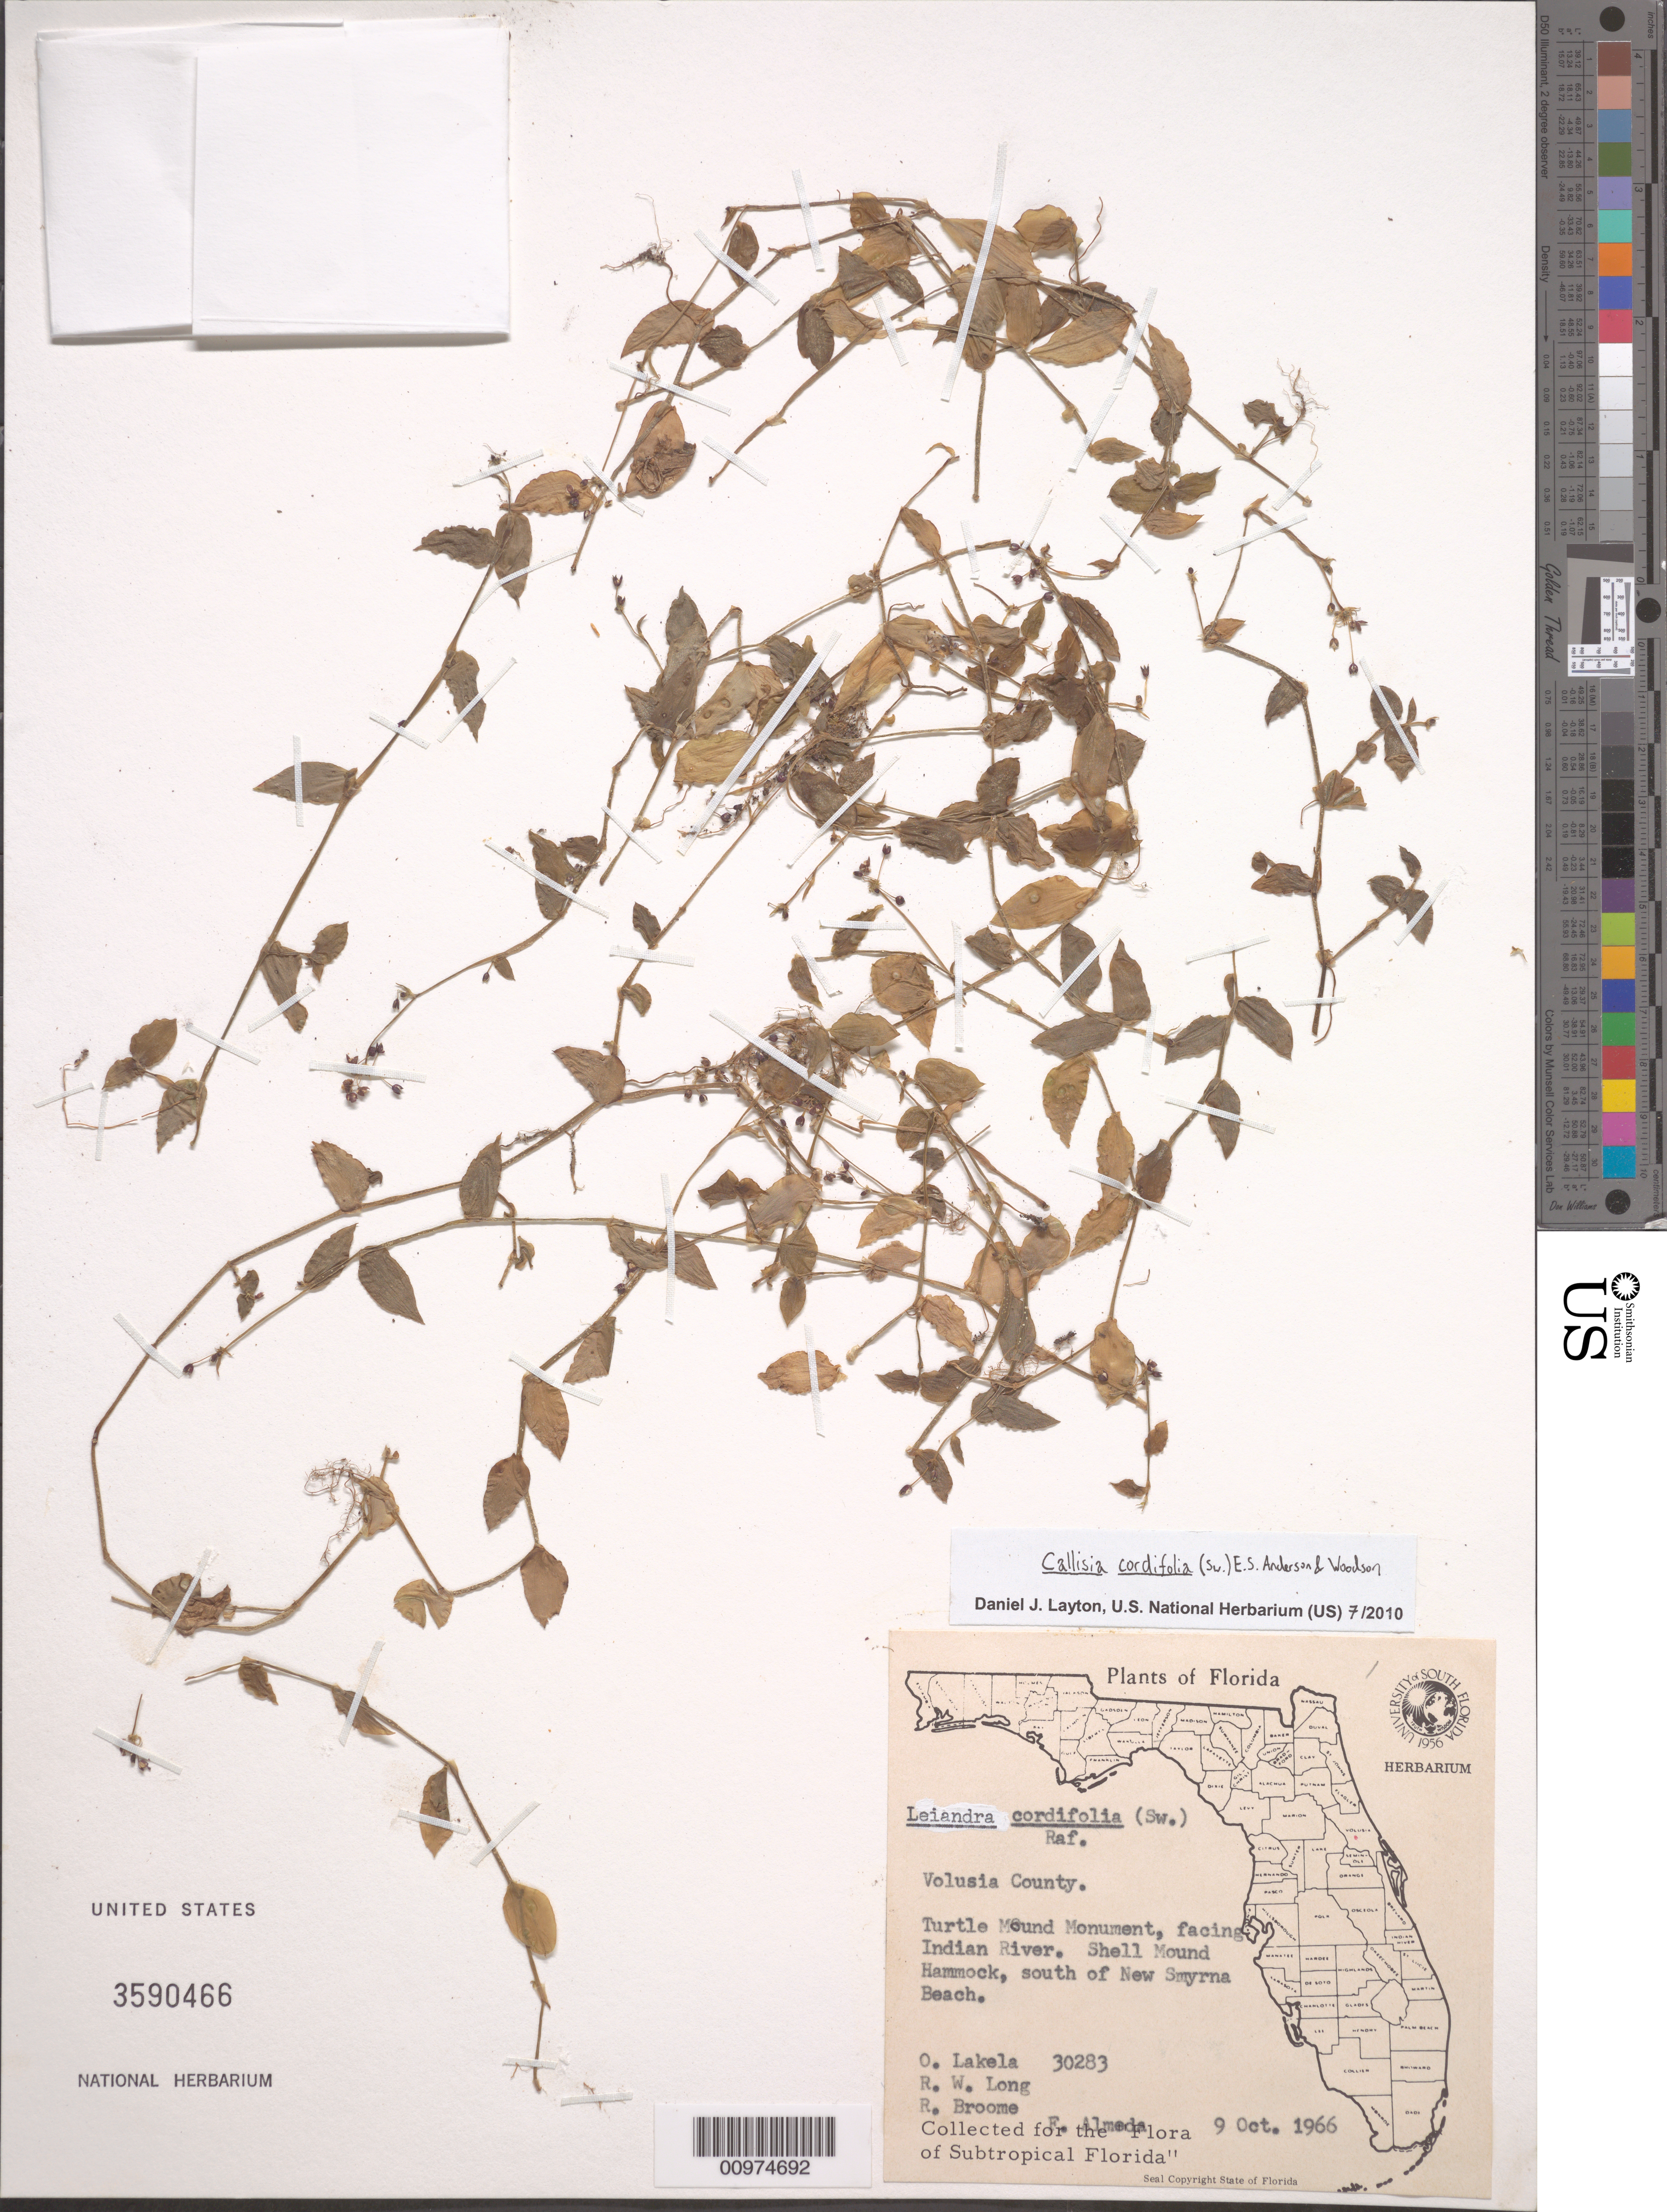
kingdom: Plantae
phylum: Tracheophyta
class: Liliopsida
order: Commelinales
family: Commelinaceae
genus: Callisia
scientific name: Callisia cordifolia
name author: (Sw.) E.S. Anderson & Woodson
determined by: Layton, Daniel J.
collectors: O. Lakela et al.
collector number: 30283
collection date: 1966-10-09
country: United States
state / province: Florida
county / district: Volusia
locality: Turtle Mound Monument, facing Indian River. Shell Mound Hammock, south of New Smyrna Beach.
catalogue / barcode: US 3590466